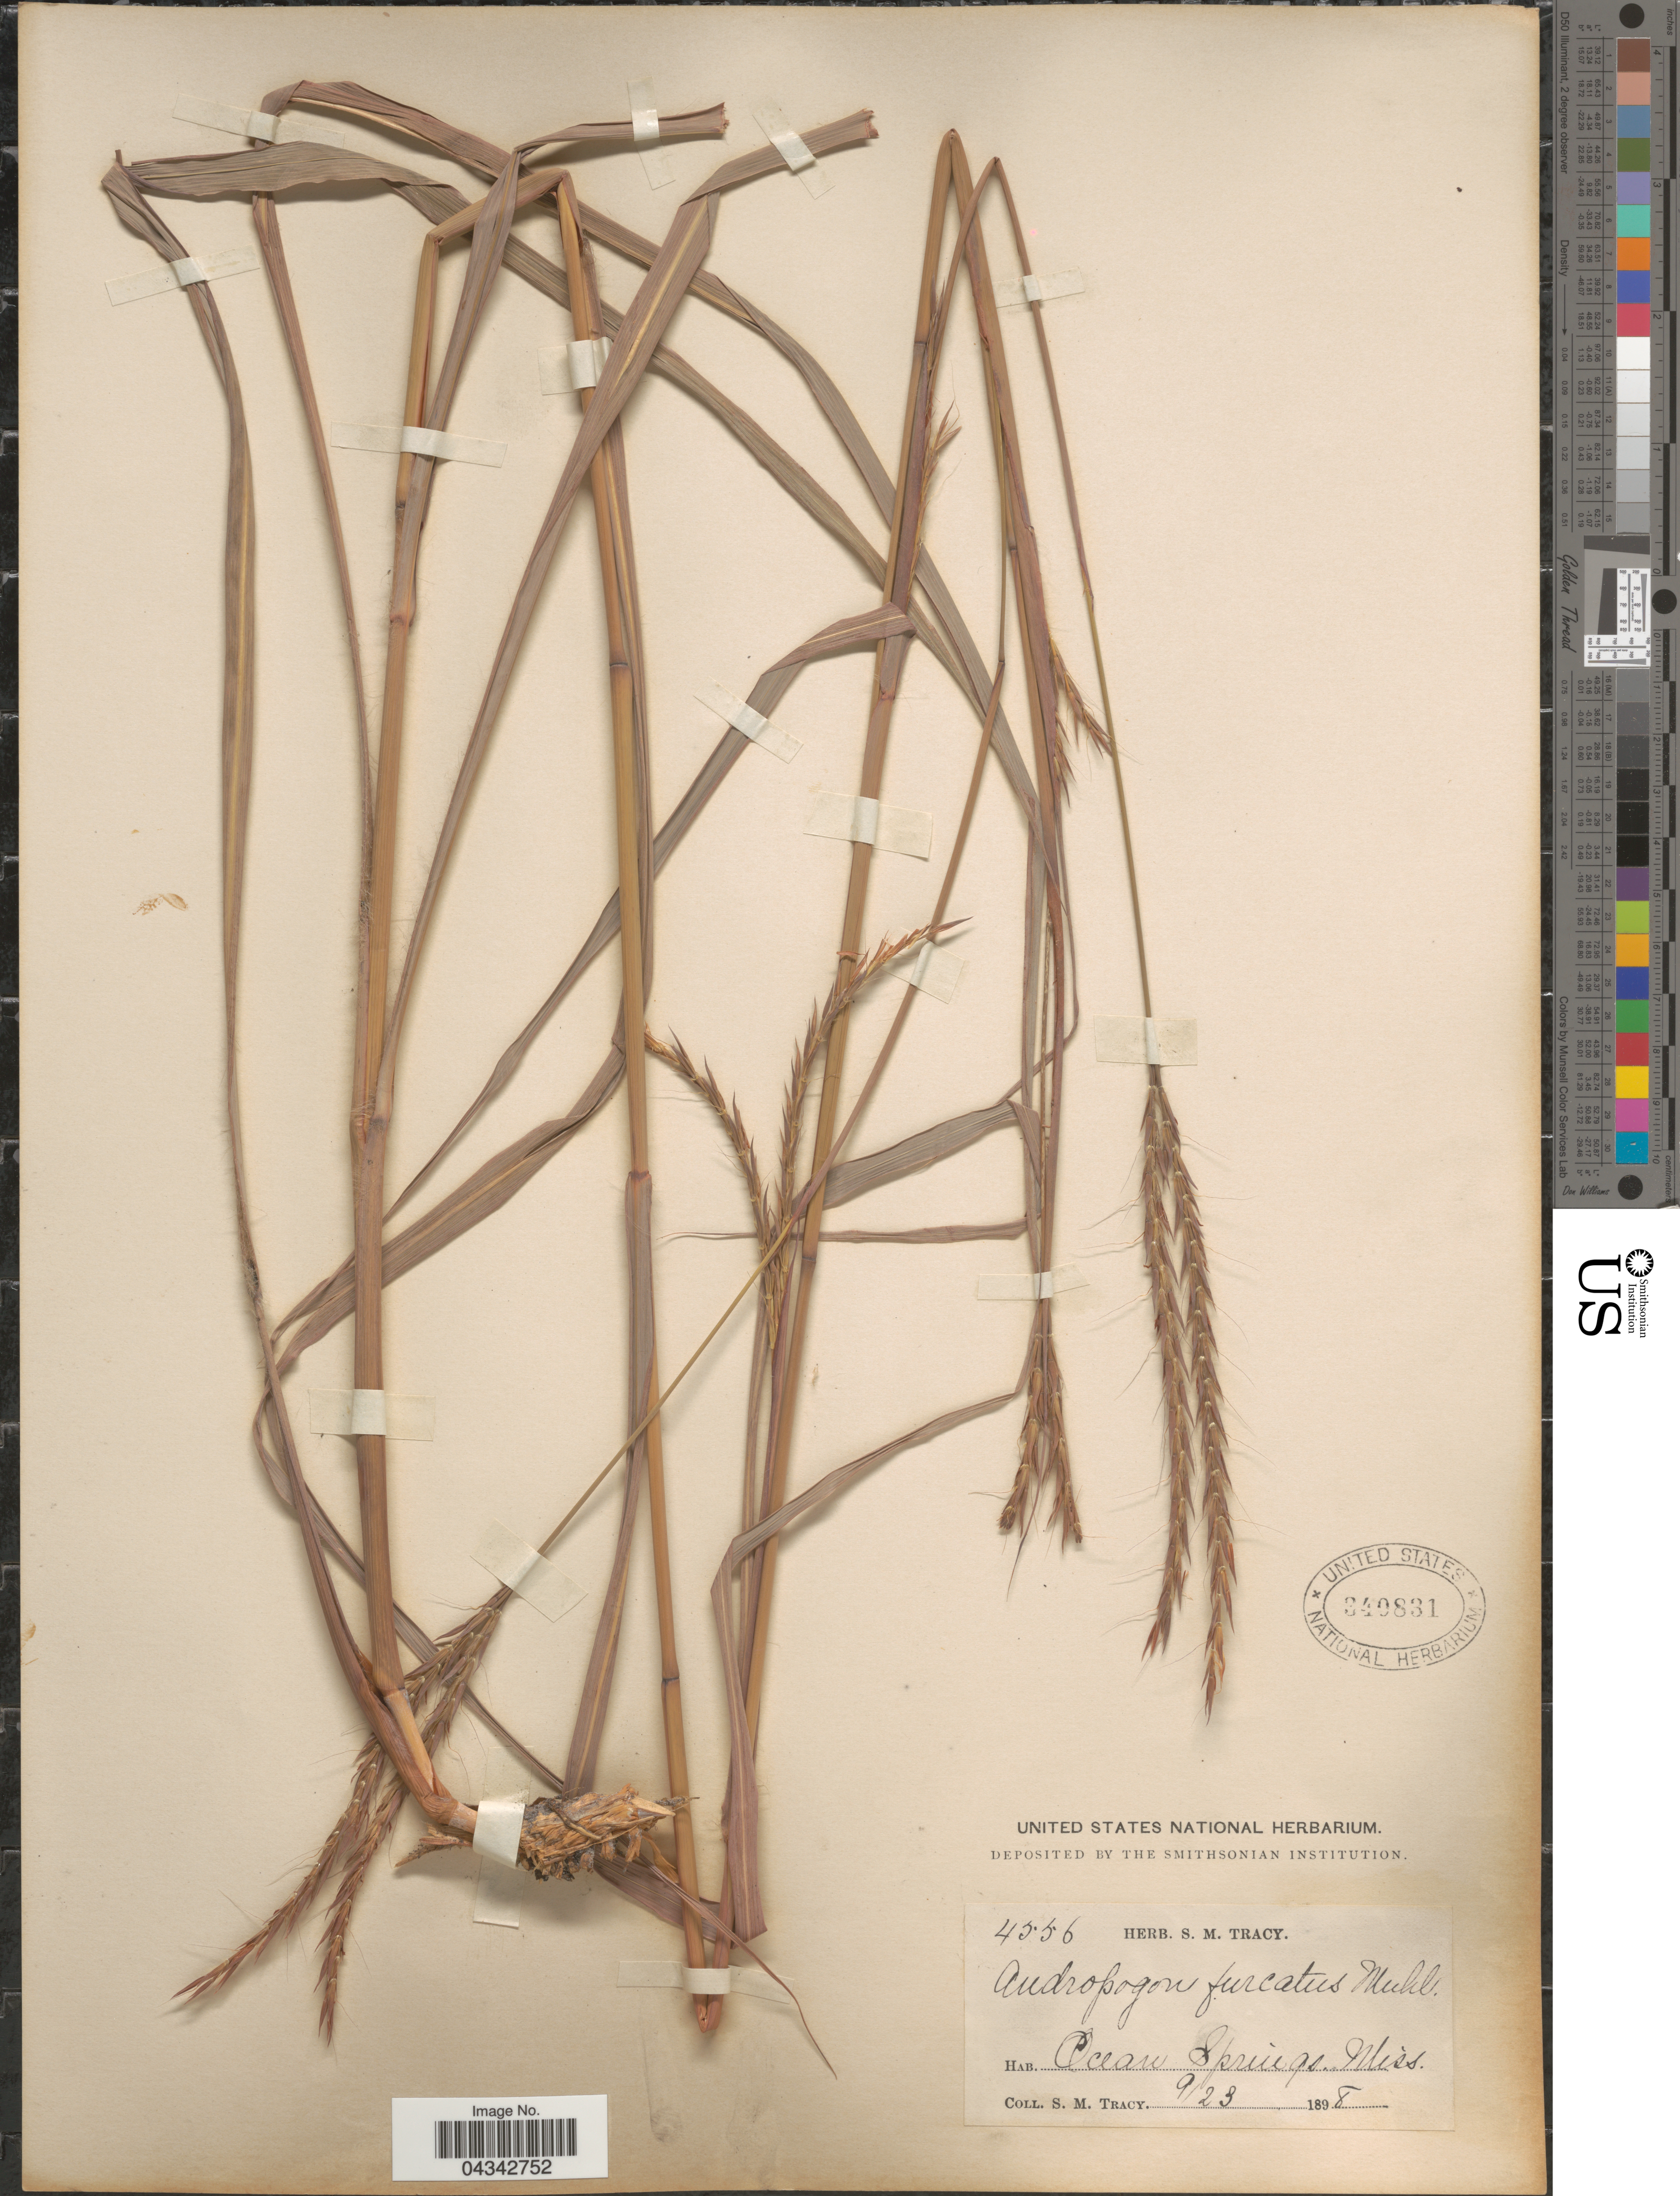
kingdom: Plantae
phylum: Tracheophyta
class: Liliopsida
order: Poales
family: Poaceae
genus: Andropogon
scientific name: Andropogon gerardii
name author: Vitman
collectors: S. M. Tracy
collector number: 4556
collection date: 1898-09-23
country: United States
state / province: Mississippi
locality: Ocean Springs.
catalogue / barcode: US 340831